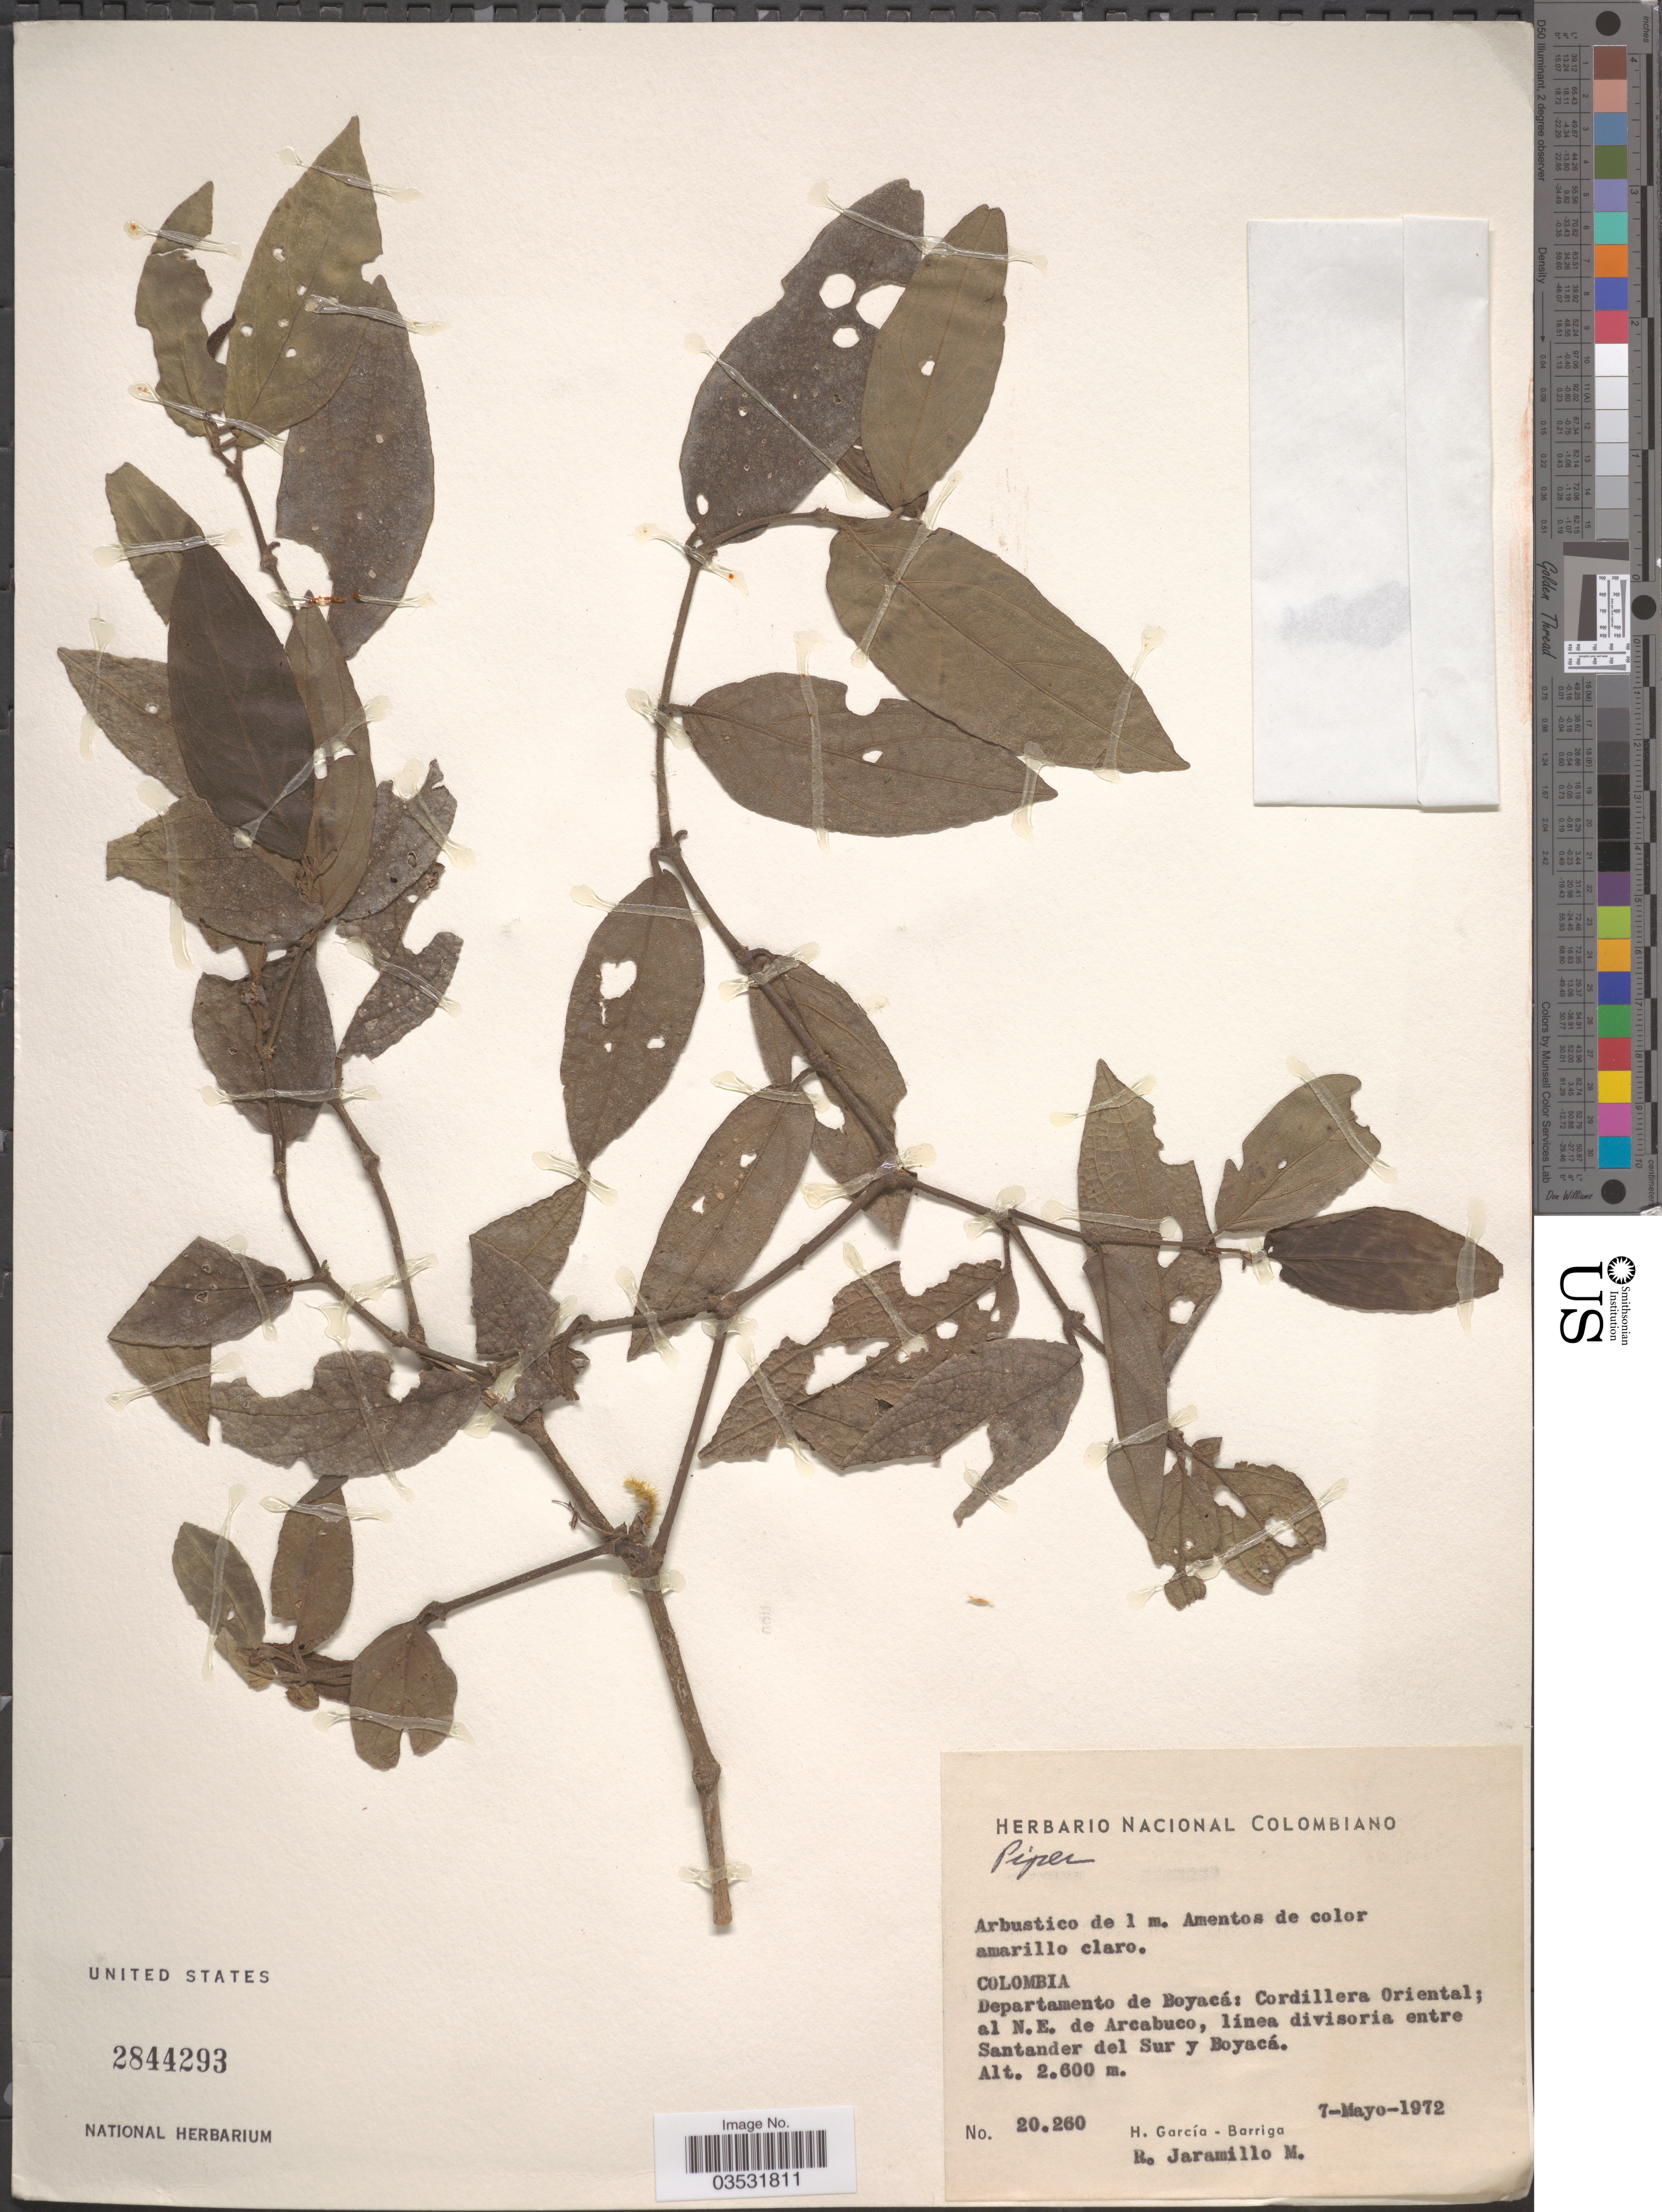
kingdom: Plantae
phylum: Tracheophyta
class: Magnoliopsida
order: Piperales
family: Piperaceae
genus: Piper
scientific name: Piper sp.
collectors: H. García Barriga & R. Jaramillo M.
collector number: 20260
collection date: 1972-05-07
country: Colombia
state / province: Boyacá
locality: Departamento de Boyacá: Cordillera Oriental; al N. E. de Arcabuco, linea divisoria entre Santander del Sur y Boyacá.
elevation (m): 2600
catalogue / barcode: US 2844293